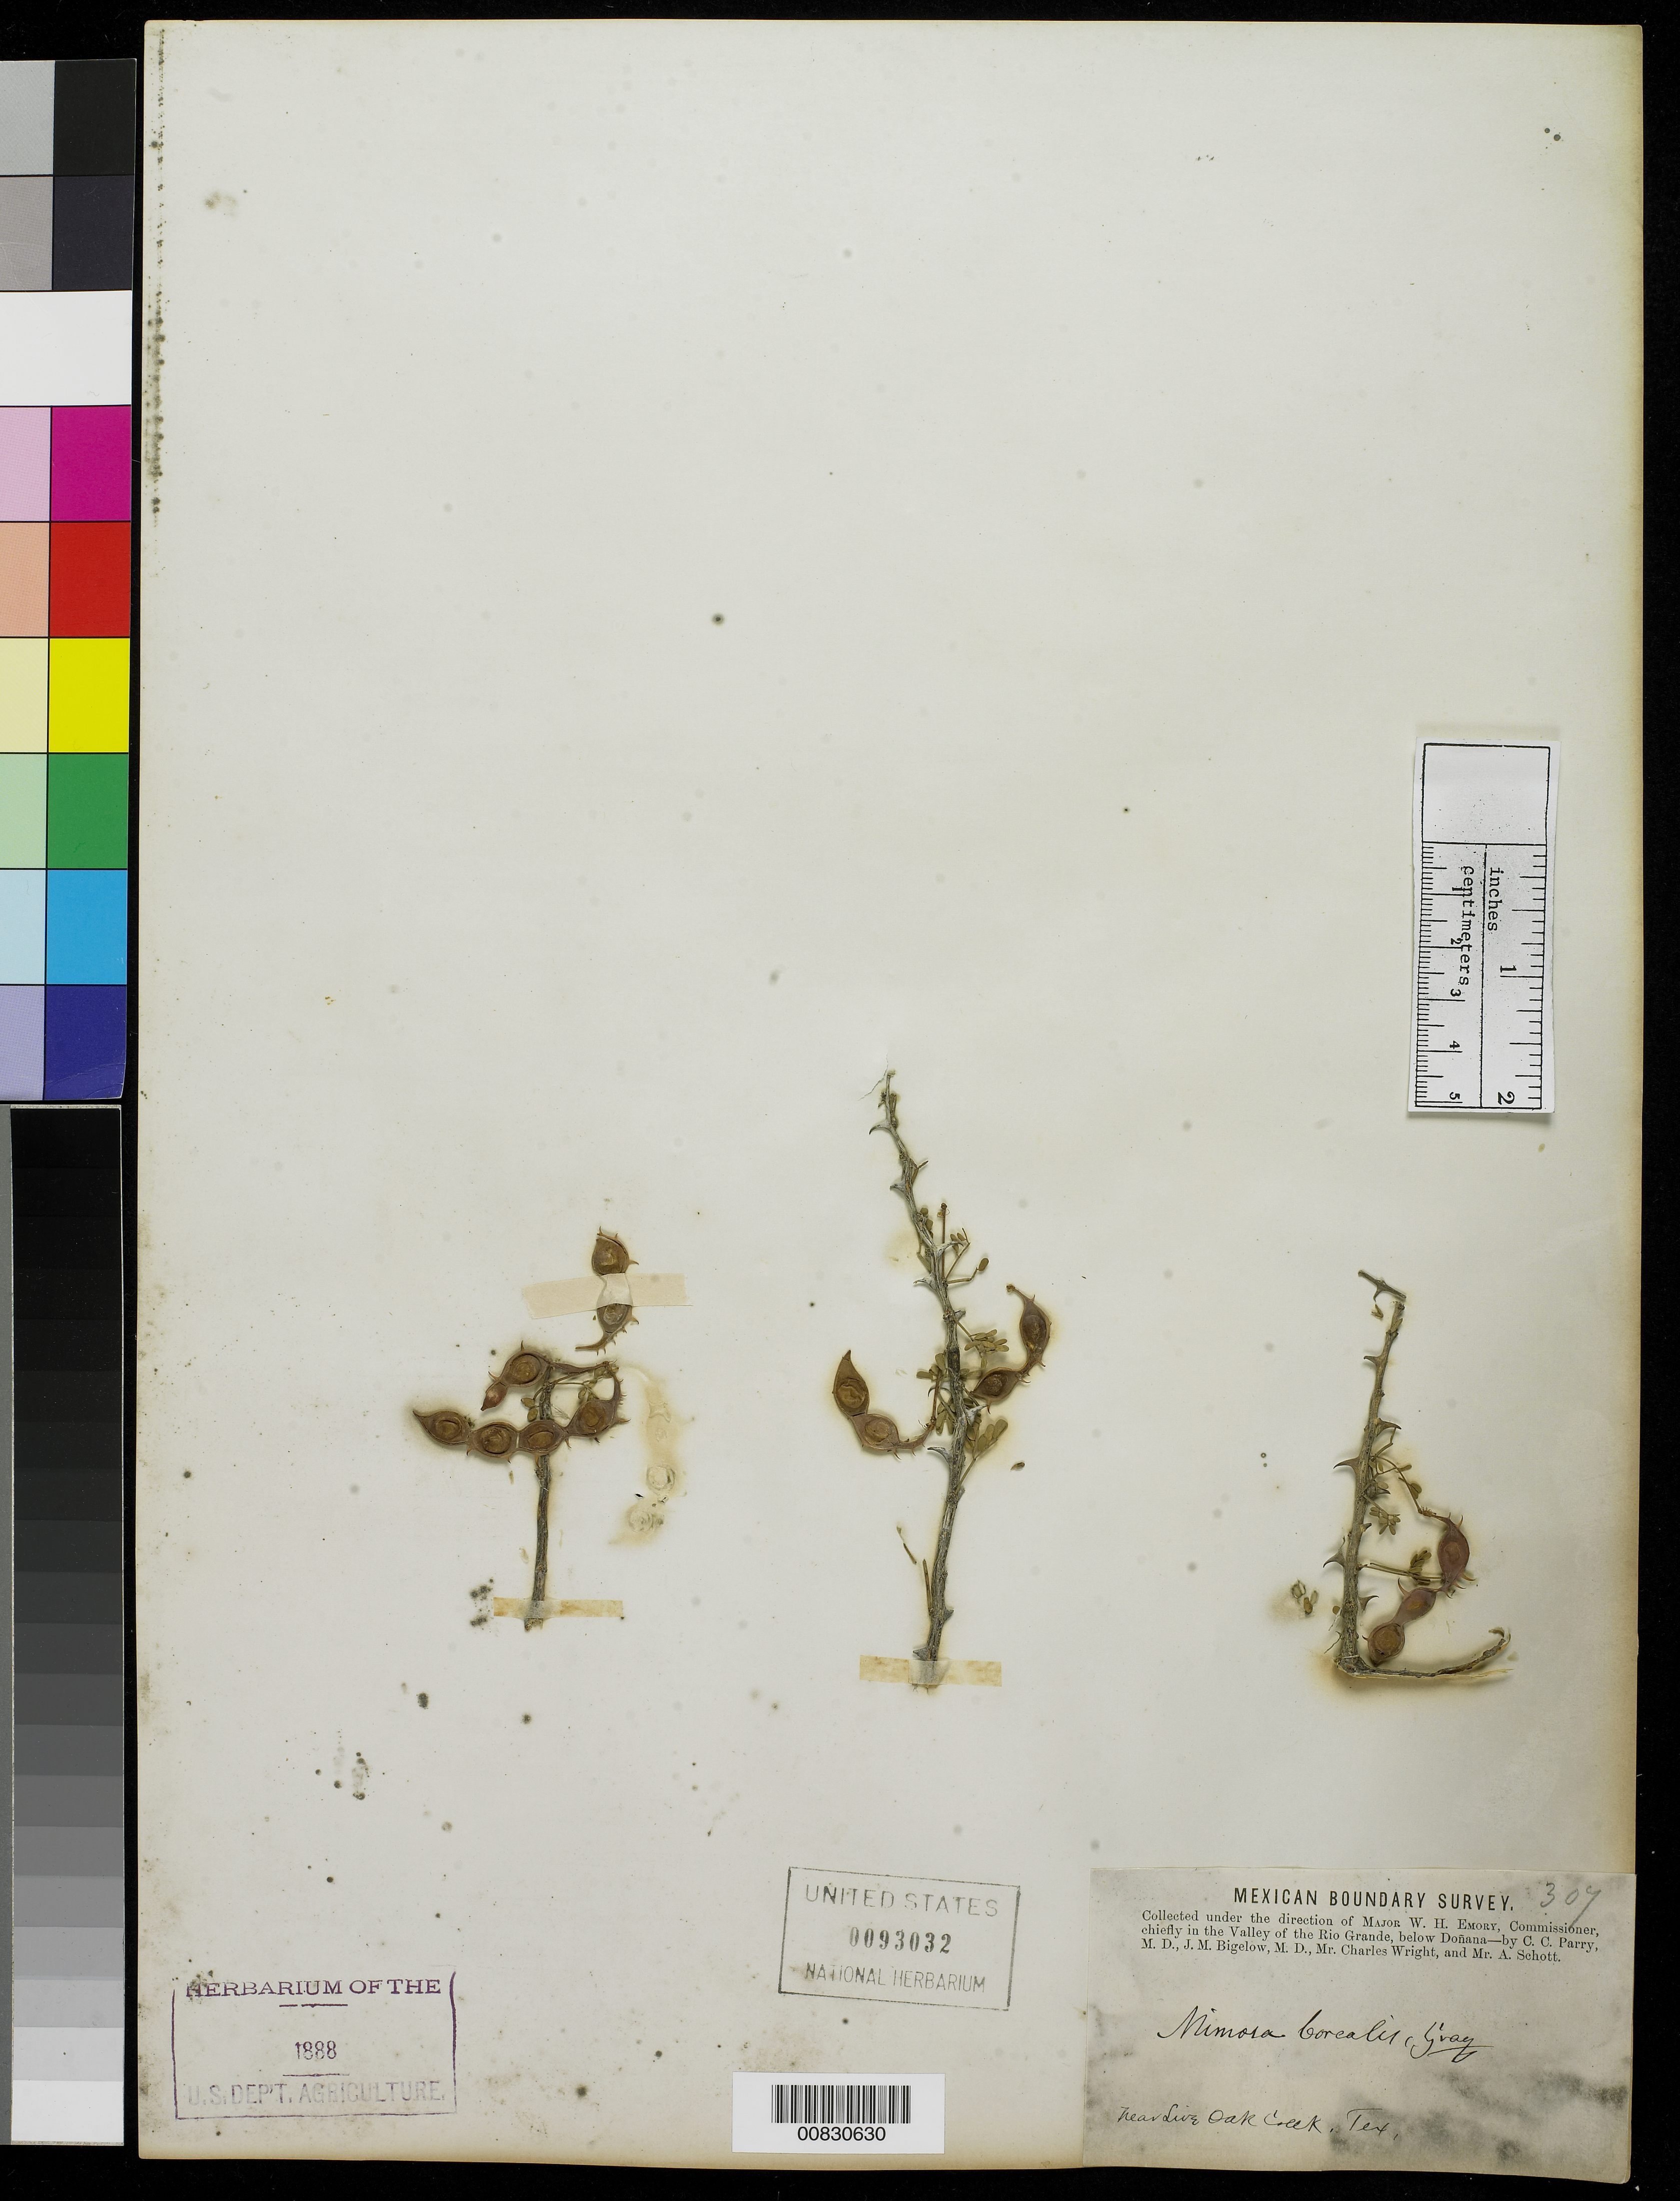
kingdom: Plantae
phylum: Tracheophyta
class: Magnoliopsida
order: Fabales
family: Fabaceae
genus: Mimosa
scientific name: Mimosa borealis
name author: A. Gray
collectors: C. C. Parry, J. M. Bigelow, C. Wright & A. C. V. Schott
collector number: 307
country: United States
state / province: Texas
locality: Valley of the Rio Grande, below Doñana.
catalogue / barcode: US 93032